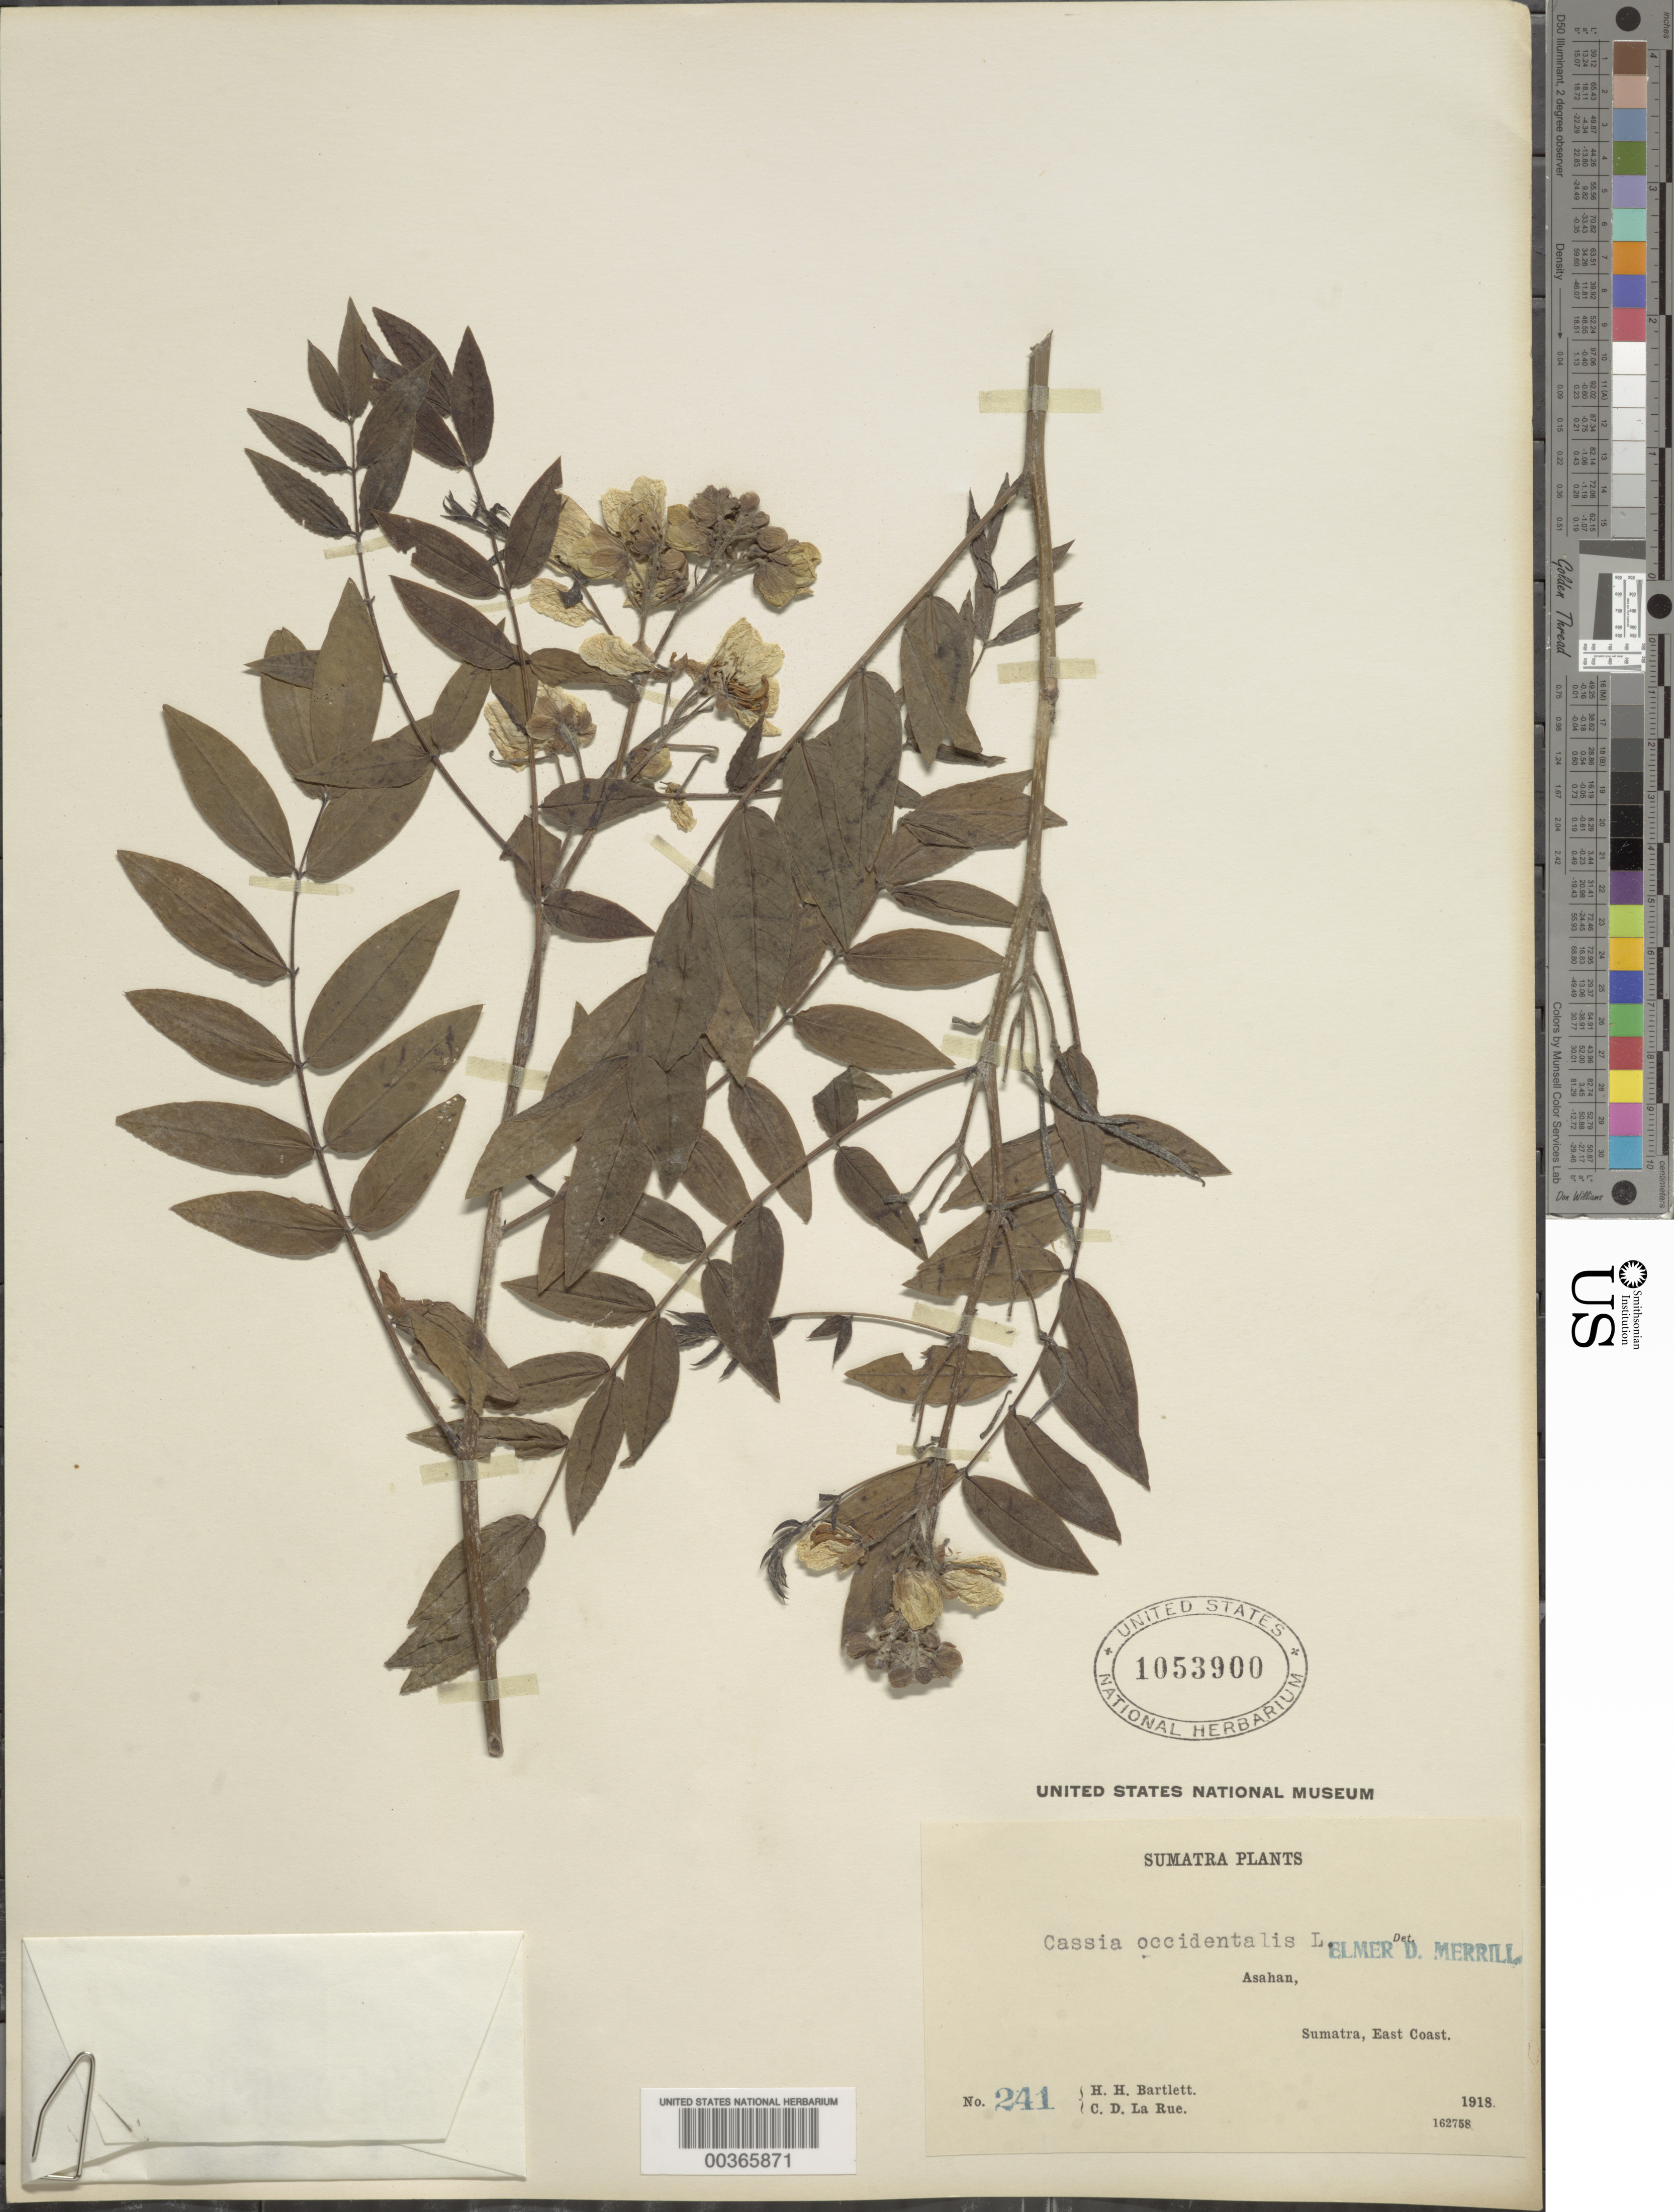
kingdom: Plantae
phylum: Tracheophyta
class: Magnoliopsida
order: Fabales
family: Fabaceae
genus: Senna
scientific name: Senna occidentalis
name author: (L.) Link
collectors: H. H. Bartlett & C. La Rue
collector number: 241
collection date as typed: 1918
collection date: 1918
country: Indonesia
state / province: Sumatra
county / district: Aceh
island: Sumatra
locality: Asahan; east coast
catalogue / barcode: US 1053900